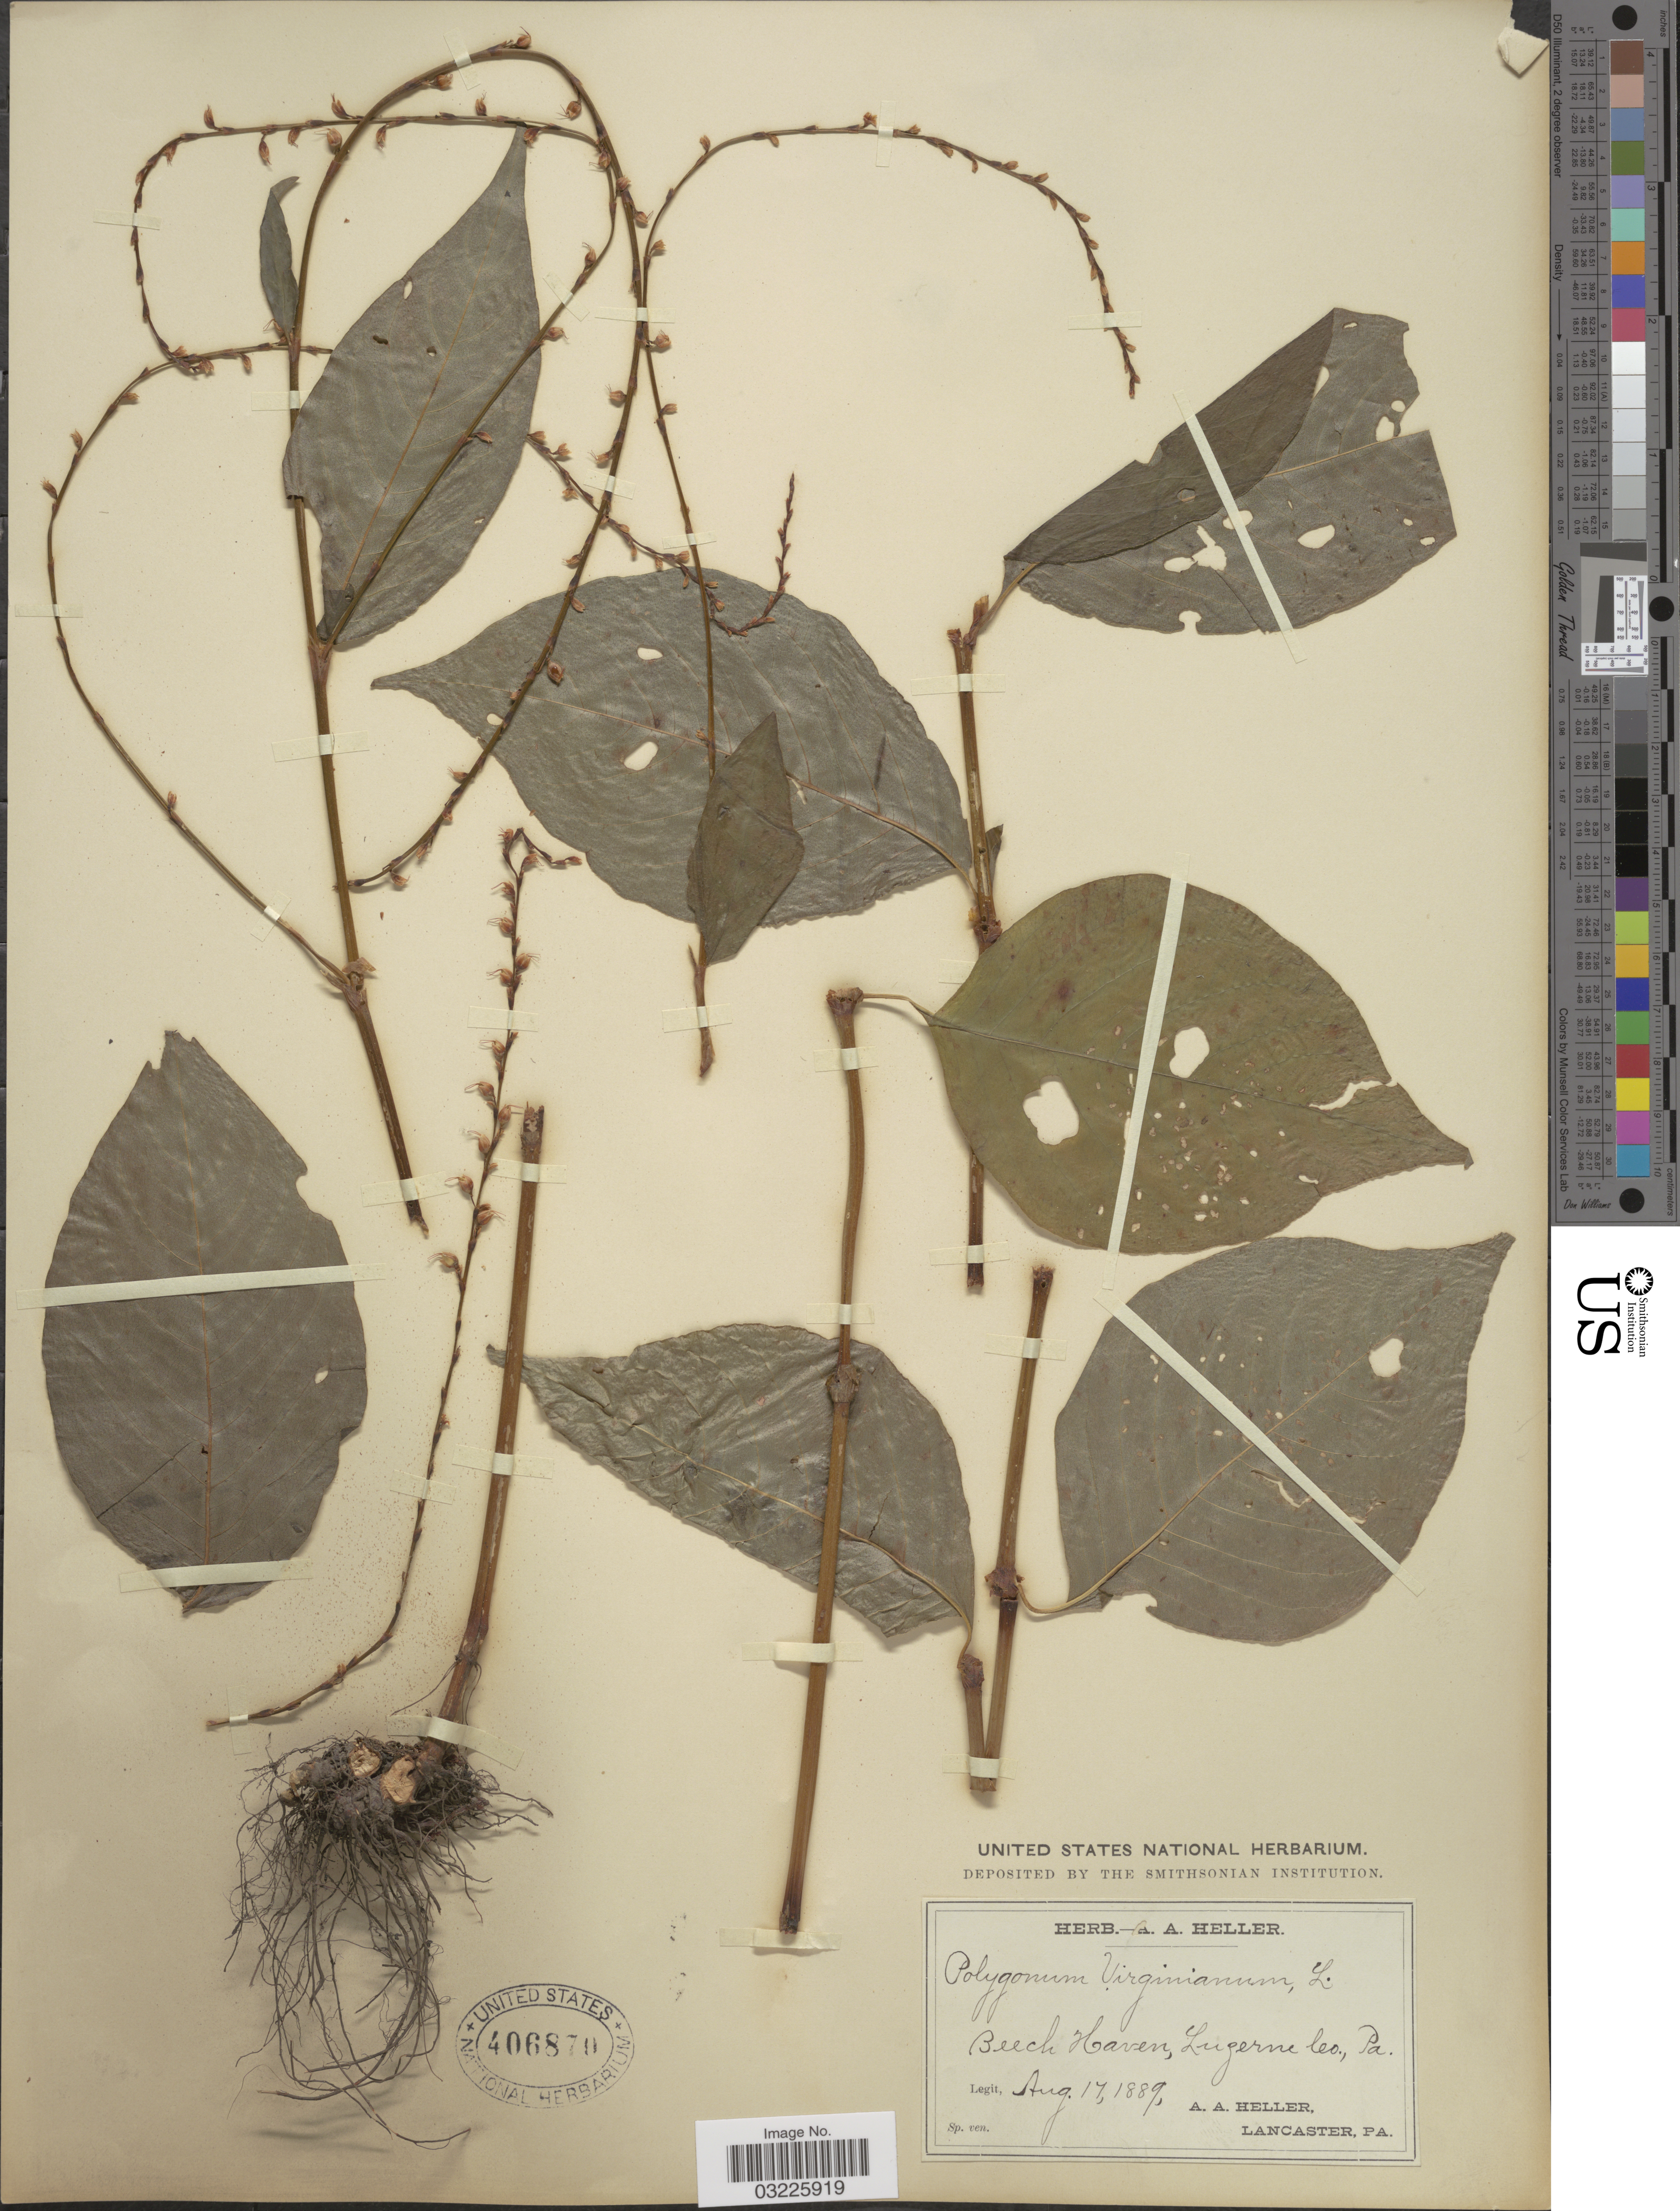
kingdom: Plantae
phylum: Tracheophyta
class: Magnoliopsida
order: Caryophyllales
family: Polygonaceae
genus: Persicaria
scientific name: Persicaria virginiana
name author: (L.) Gaertn.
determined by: Atha, D. E.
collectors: A. A. Heller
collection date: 1889-08-17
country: United States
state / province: Pennsylvania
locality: Beech Haven, Lugerne Co.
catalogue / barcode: US 406870